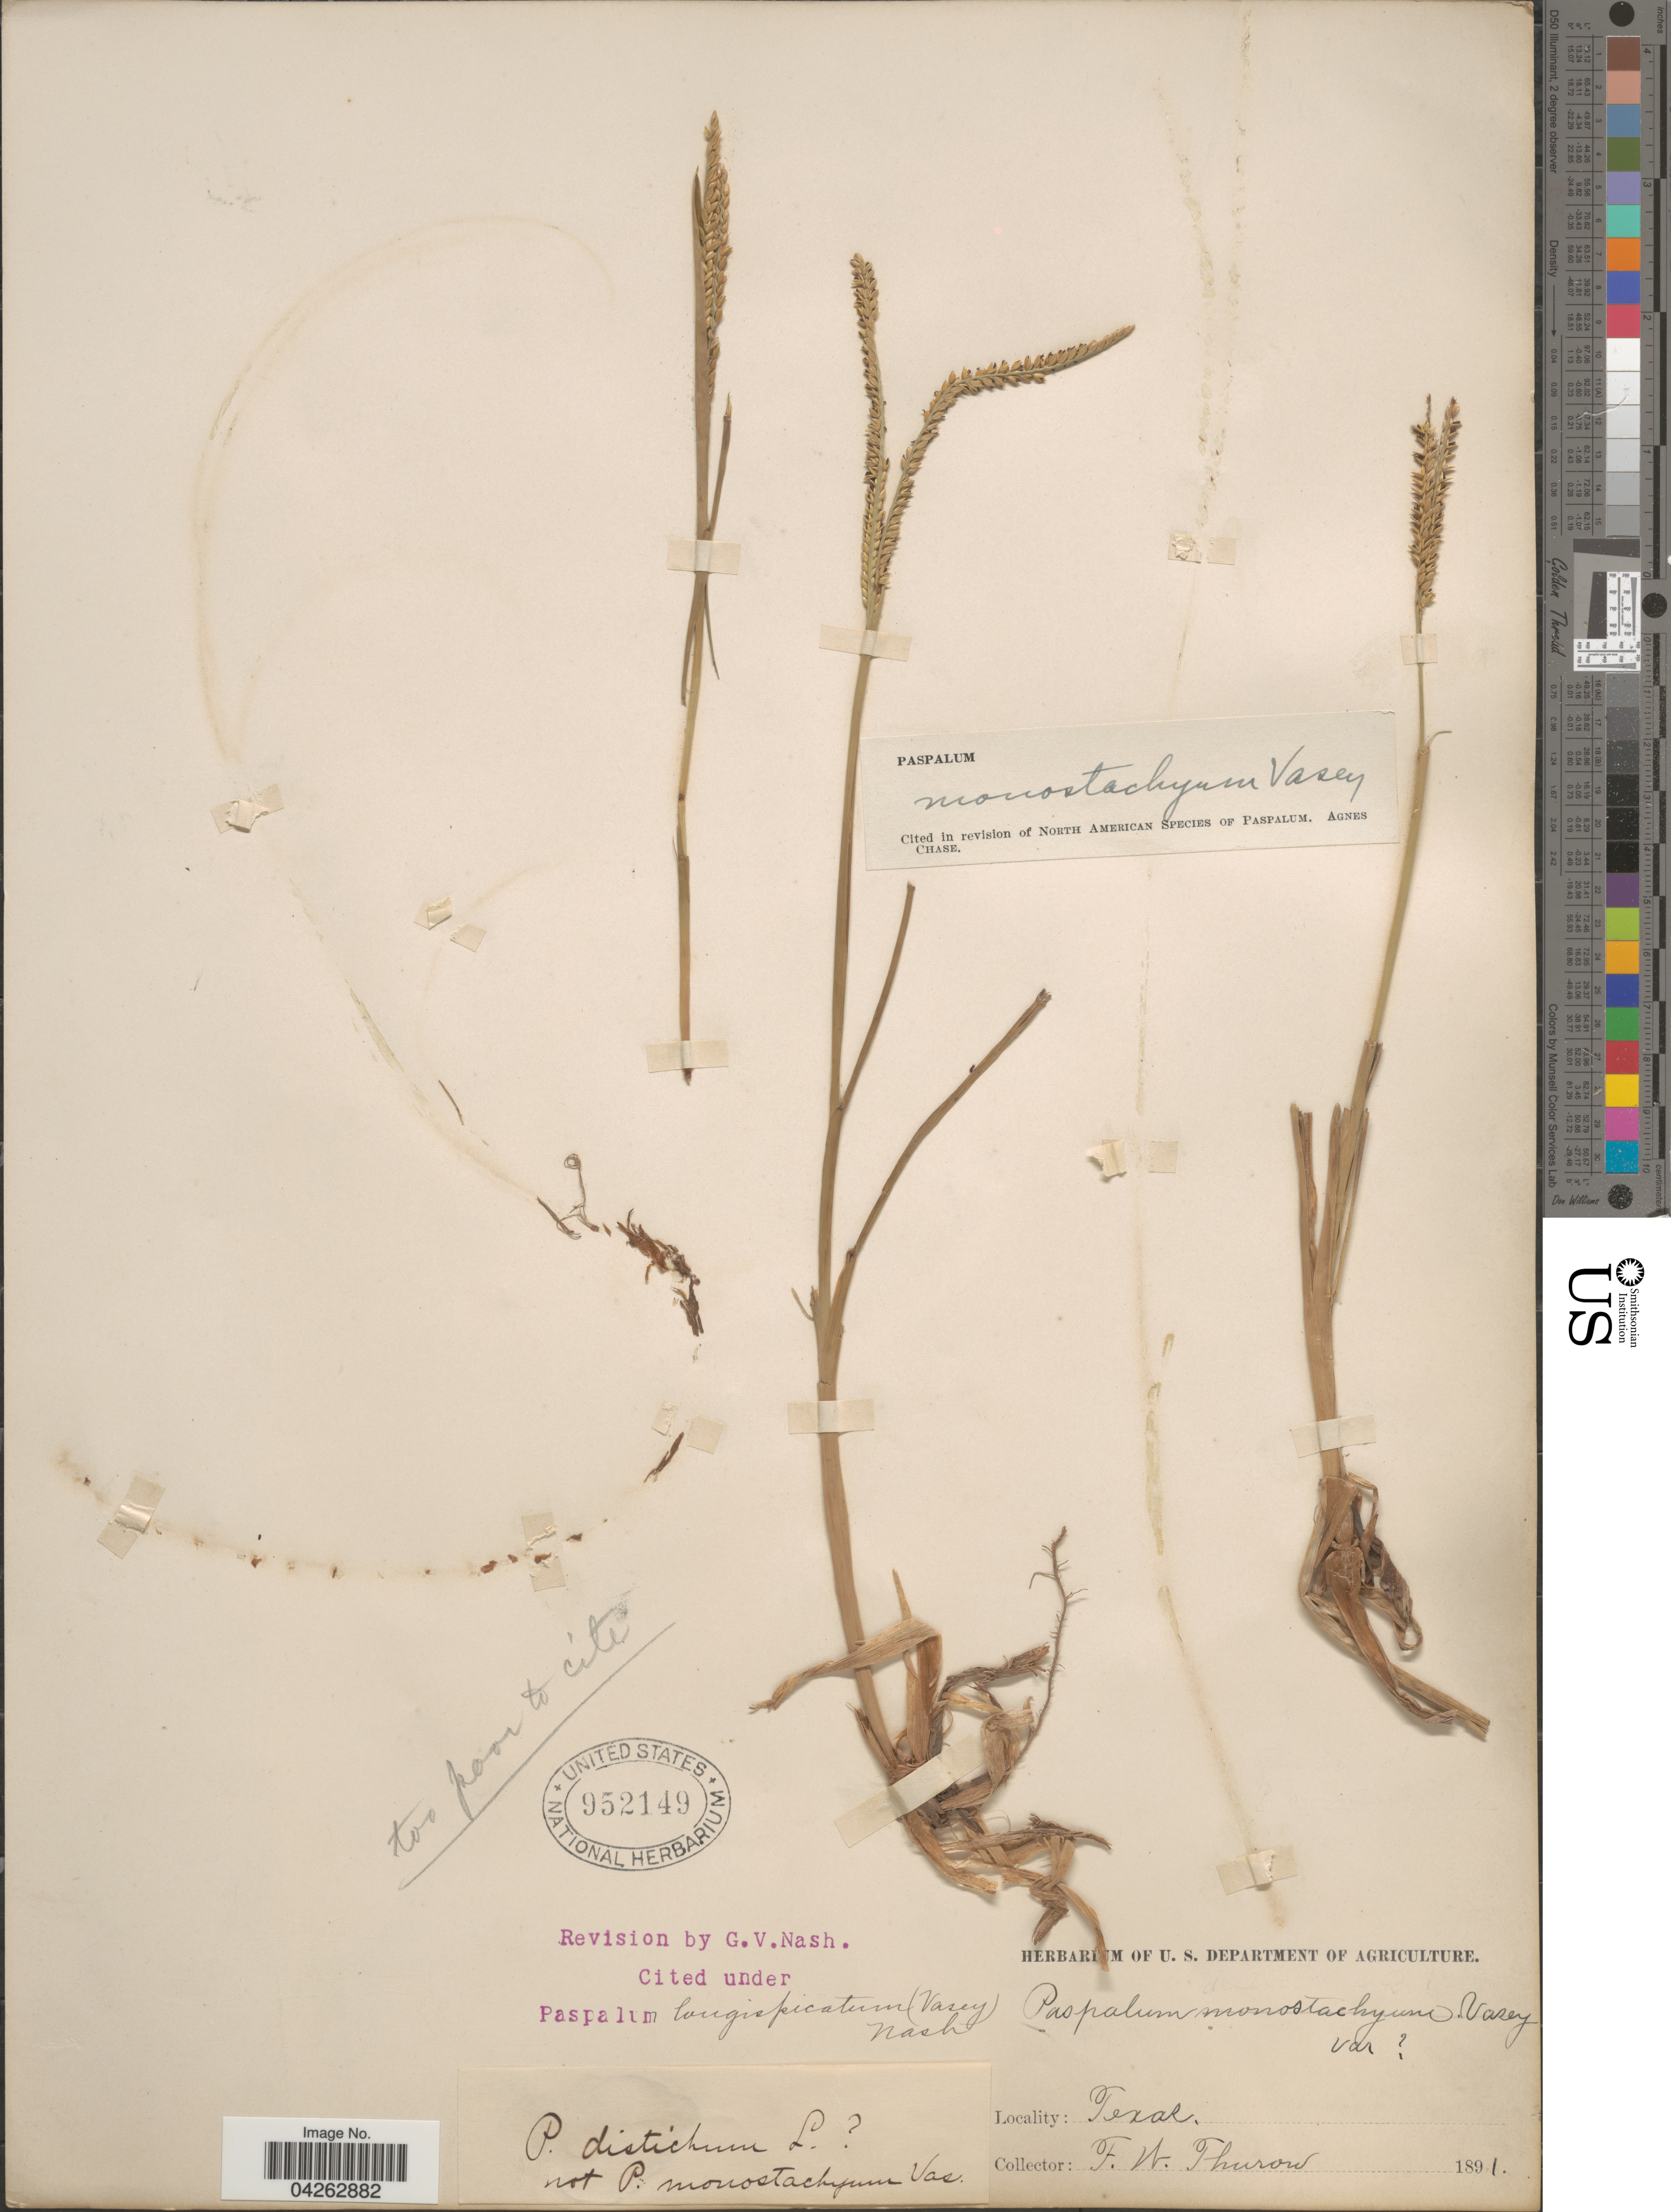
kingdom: Plantae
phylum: Tracheophyta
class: Liliopsida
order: Poales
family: Poaceae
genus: Paspalum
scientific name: Paspalum monostachyum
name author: Vasey ex Chapm.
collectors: F. W. Thurow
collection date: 1891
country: United States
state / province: Texas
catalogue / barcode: US 952149